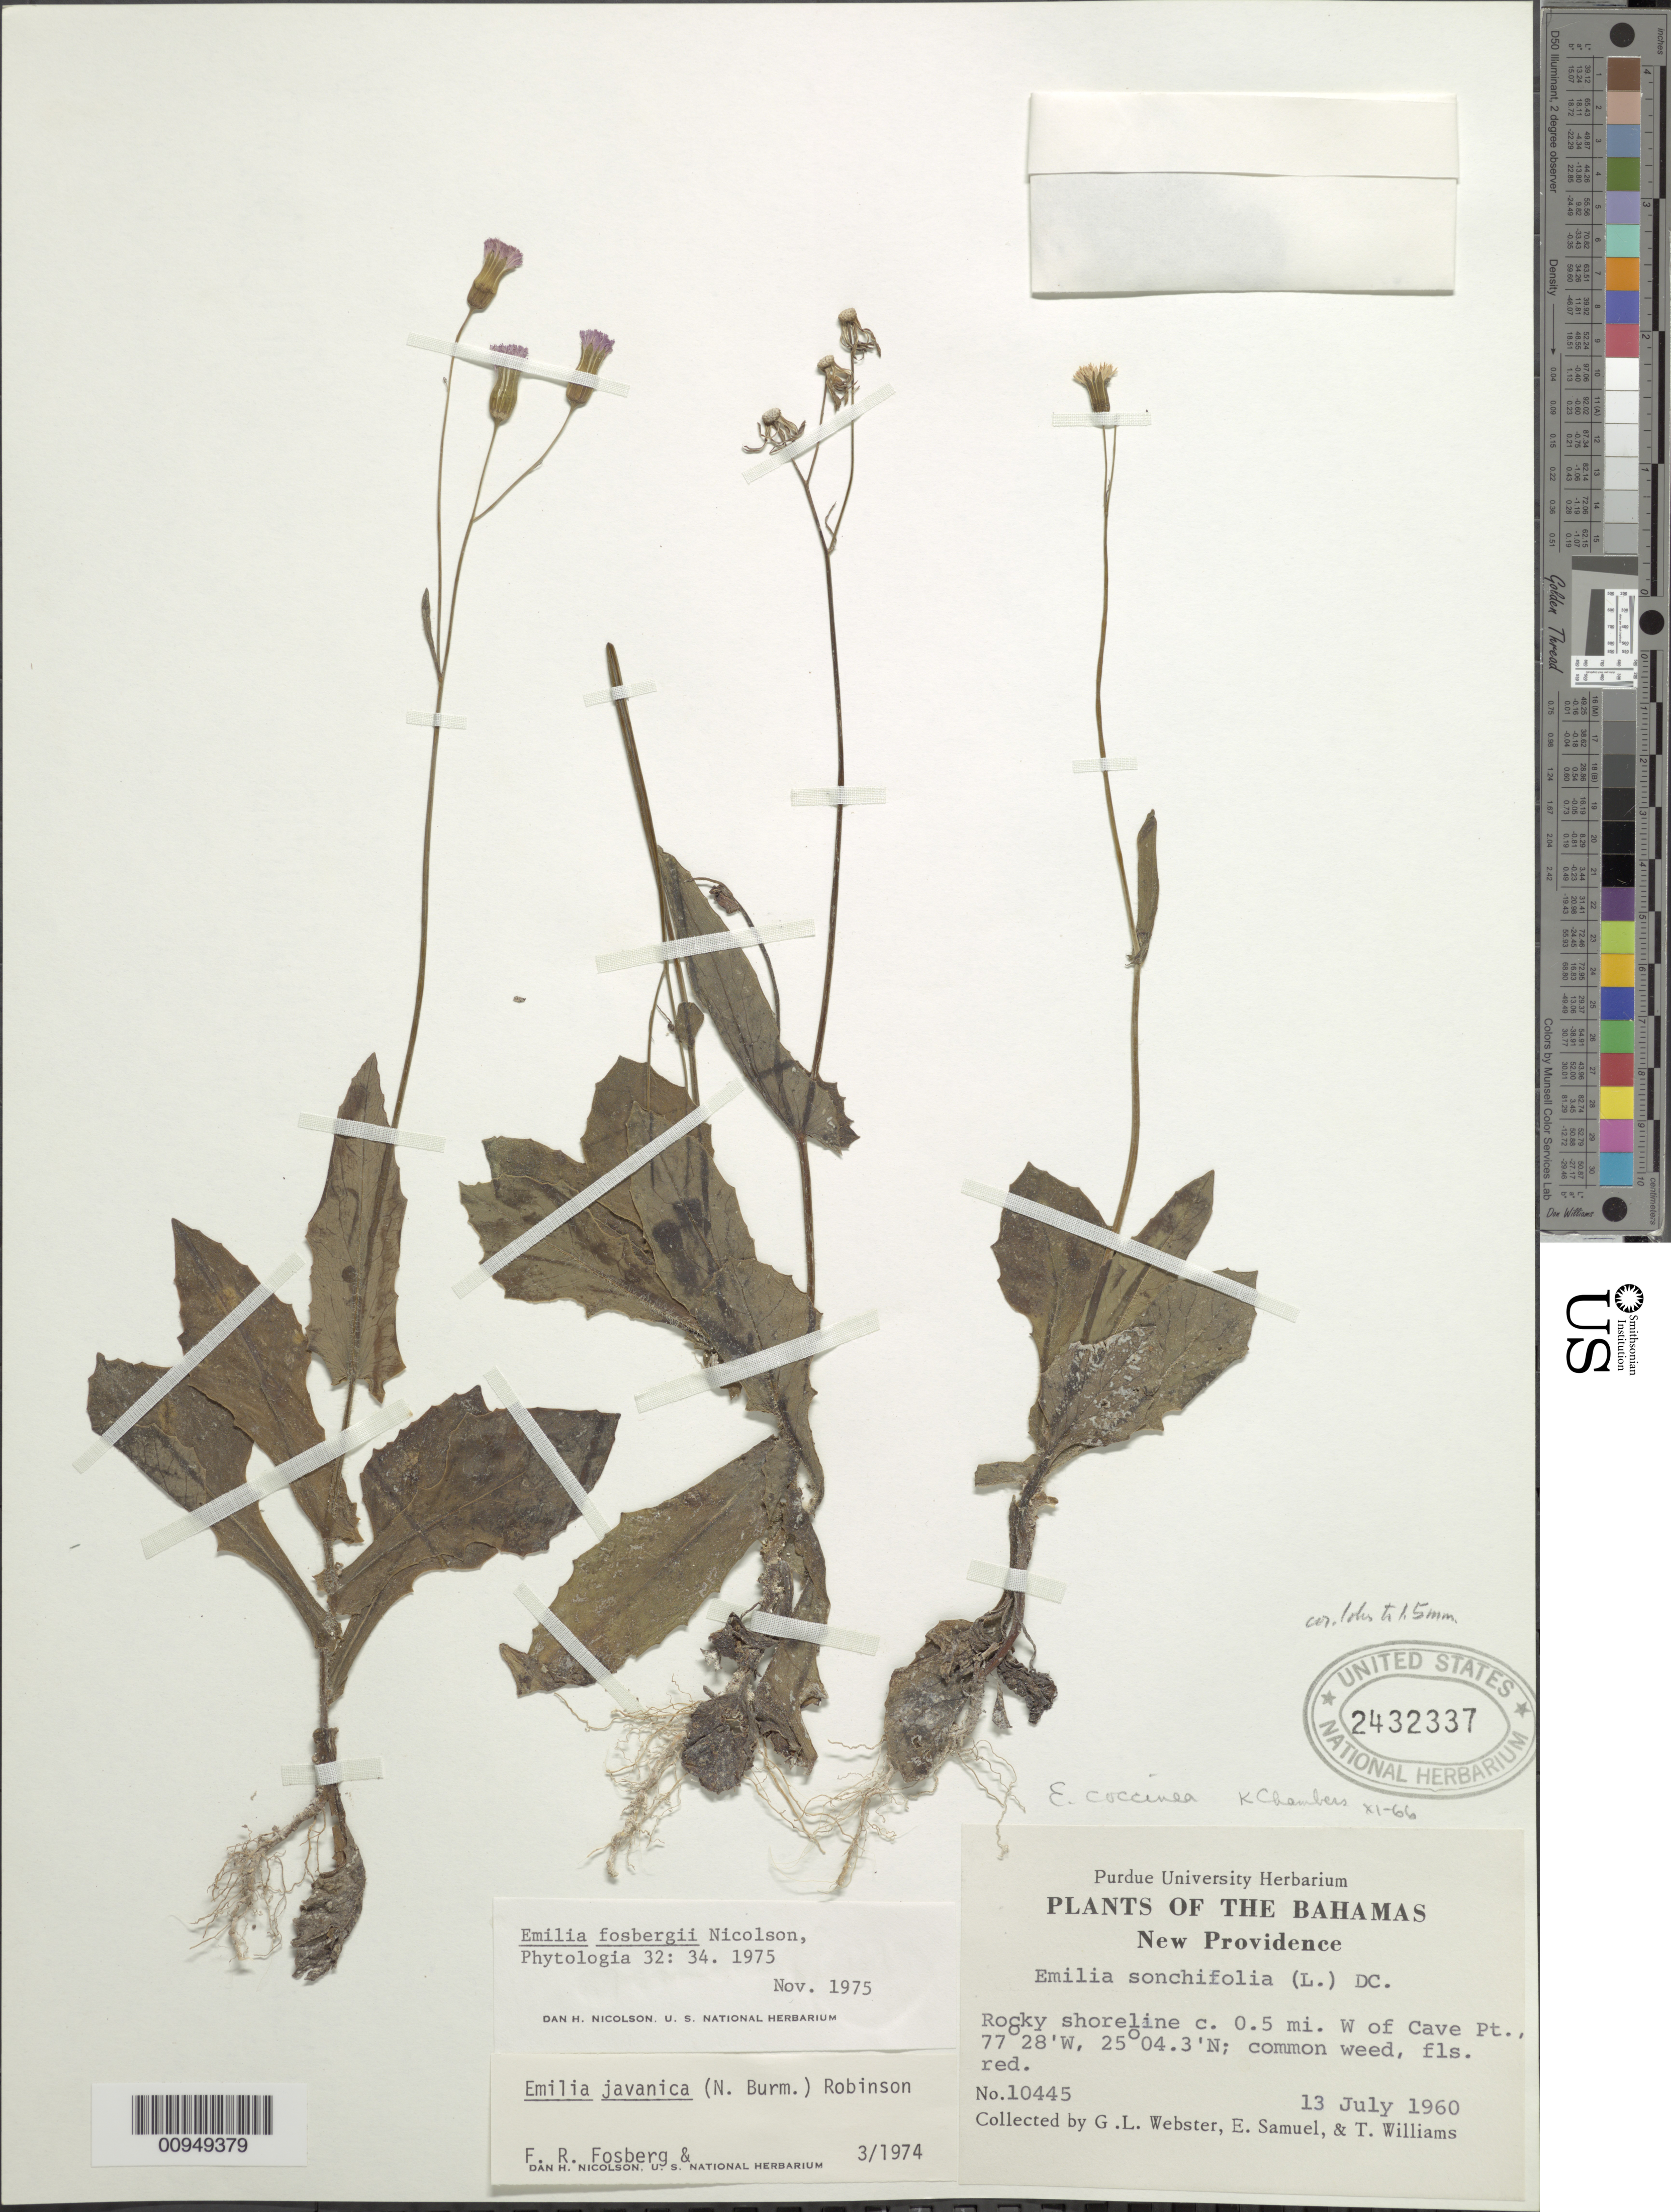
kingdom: Plantae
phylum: Tracheophyta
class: Magnoliopsida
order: Asterales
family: Asteraceae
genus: Emilia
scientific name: Emilia fosbergii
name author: Nicolson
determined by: Nicolson, Dan H.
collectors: G. L. Webster, E. Samuel & T. Williams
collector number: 10445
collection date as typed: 13 Jul 1960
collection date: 1960-07-13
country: Bahamas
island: New Providence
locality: C. 0.5 mi W of Cave Pt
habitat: Shoreline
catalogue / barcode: US 2432337